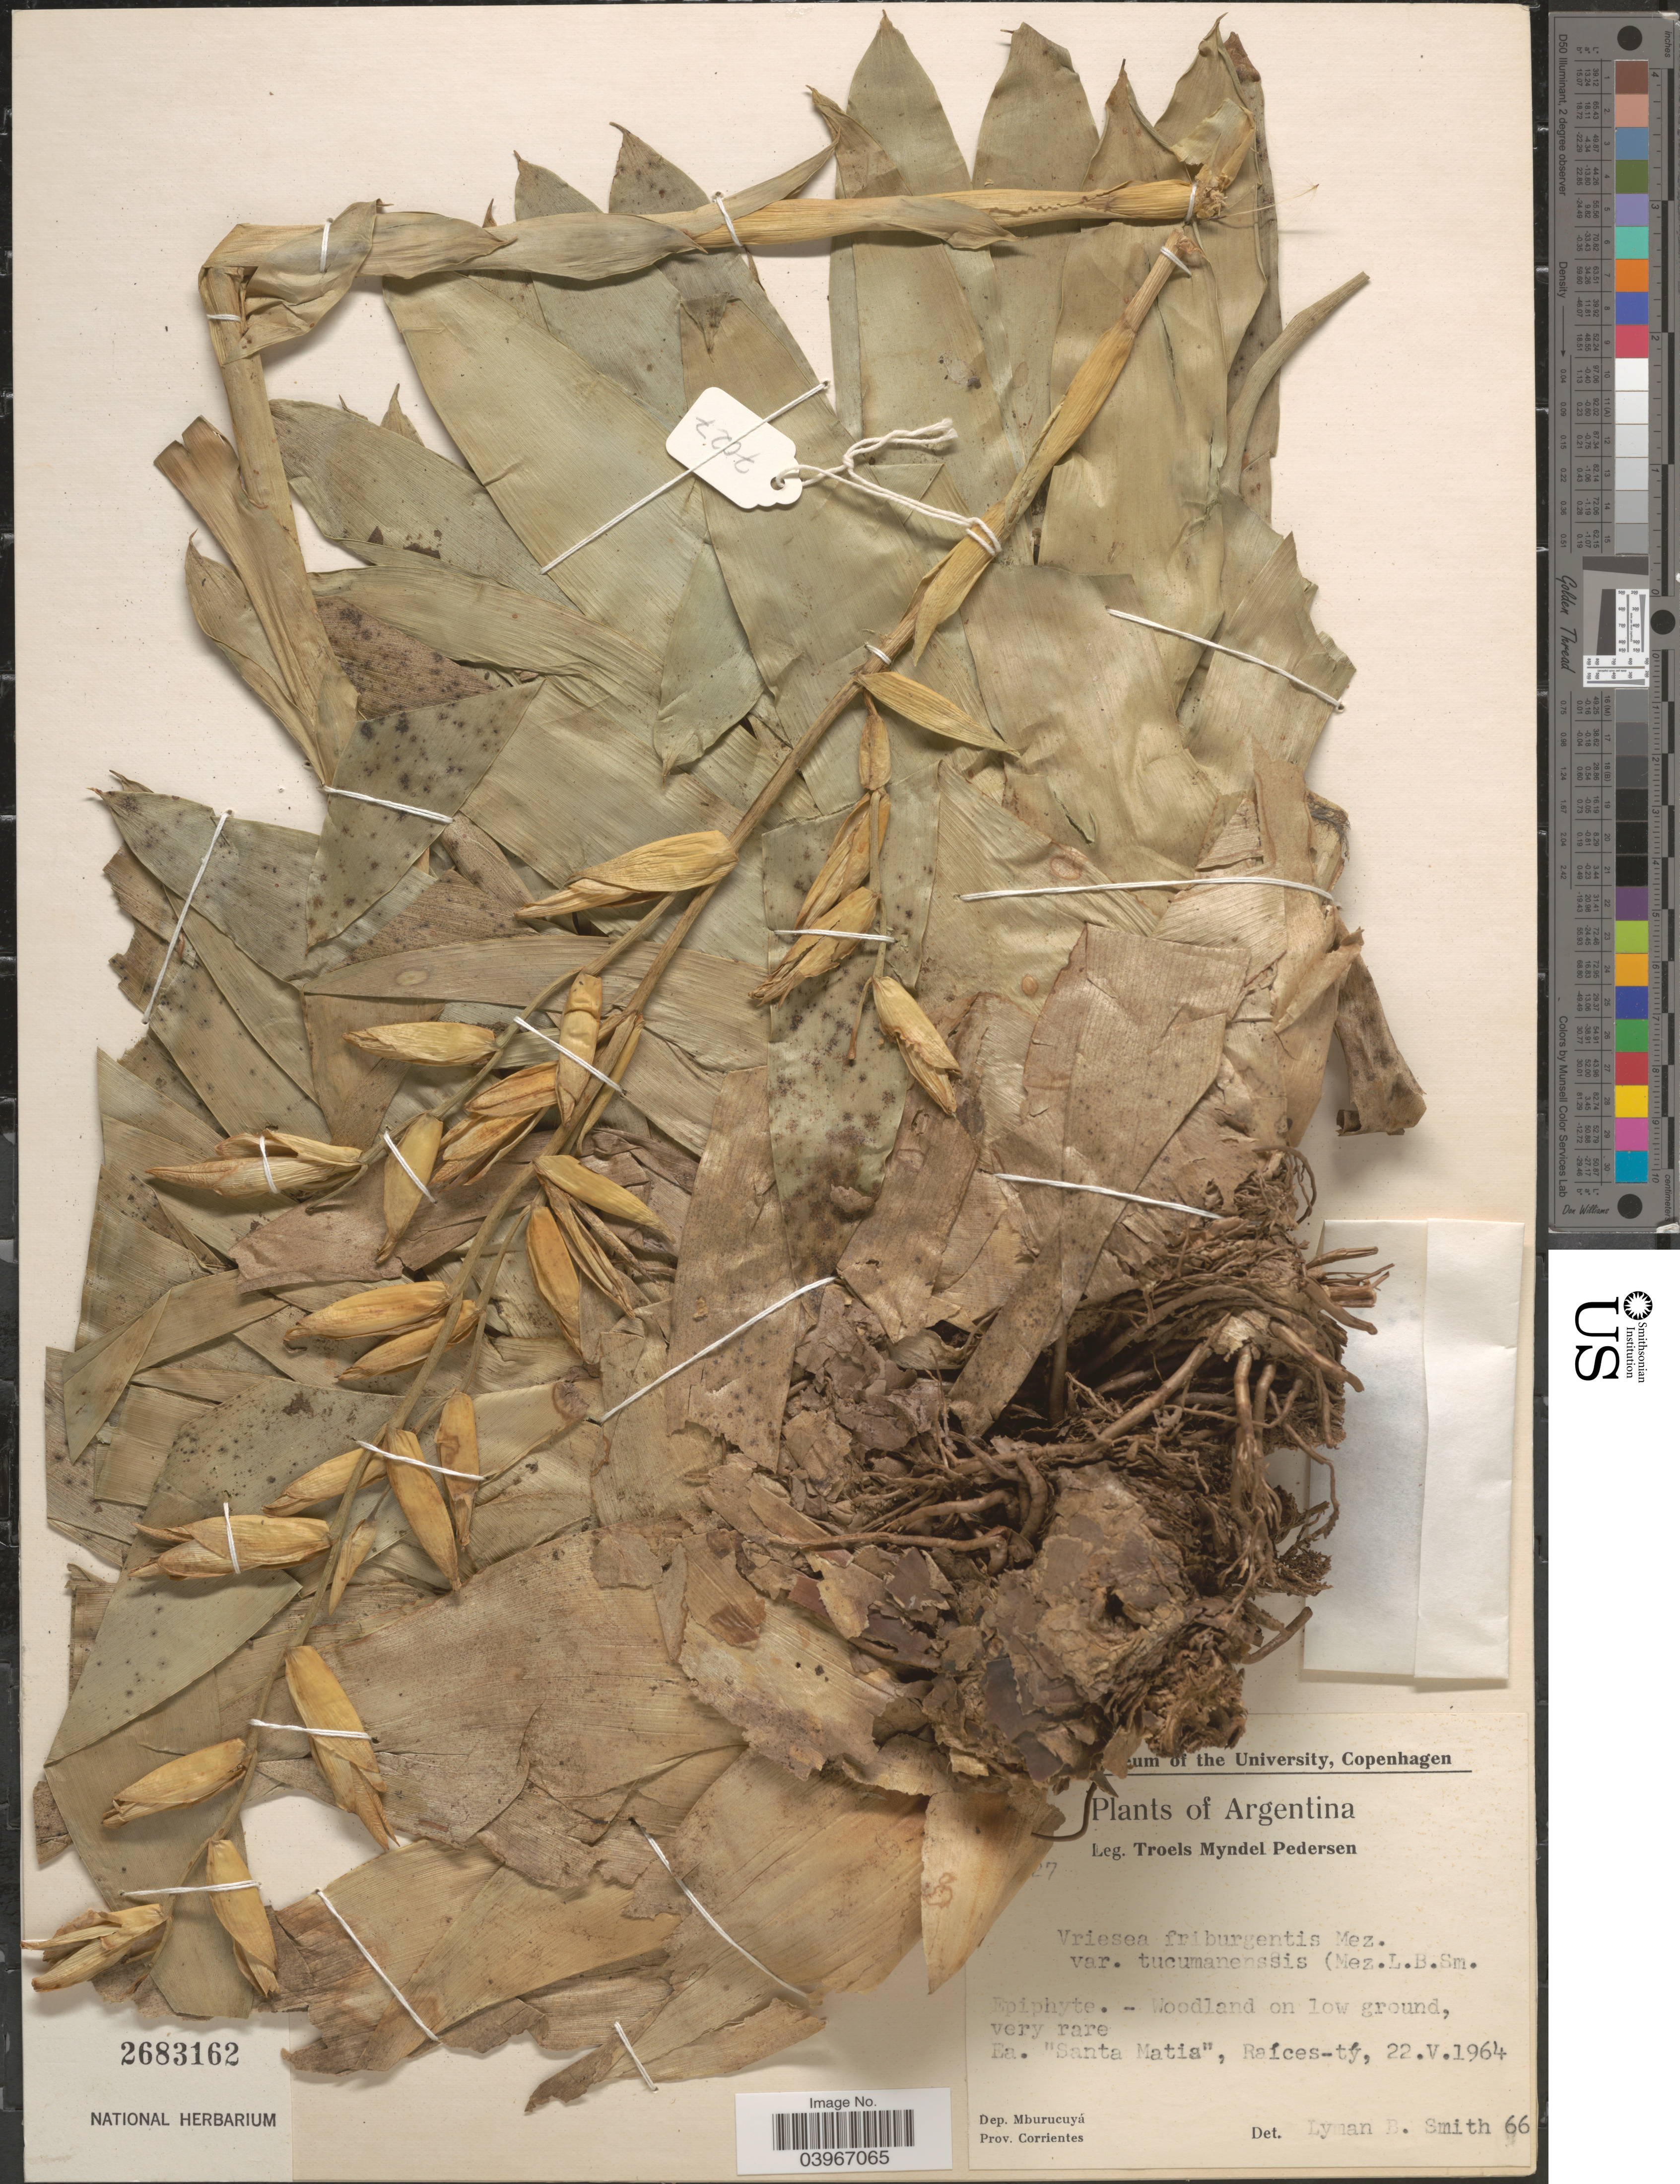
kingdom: Plantae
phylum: Tracheophyta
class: Liliopsida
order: Poales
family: Bromeliaceae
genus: Vriesea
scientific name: Vriesea friburgensis var. tucumanensis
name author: (Mez) L.B. Sm.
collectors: T. Pederson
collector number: !7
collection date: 1964-05-22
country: Argentina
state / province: Corrientes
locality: Ea. "Santa Matia", Raíces-tý. Dep. Mburucuyá.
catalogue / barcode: US 2683162